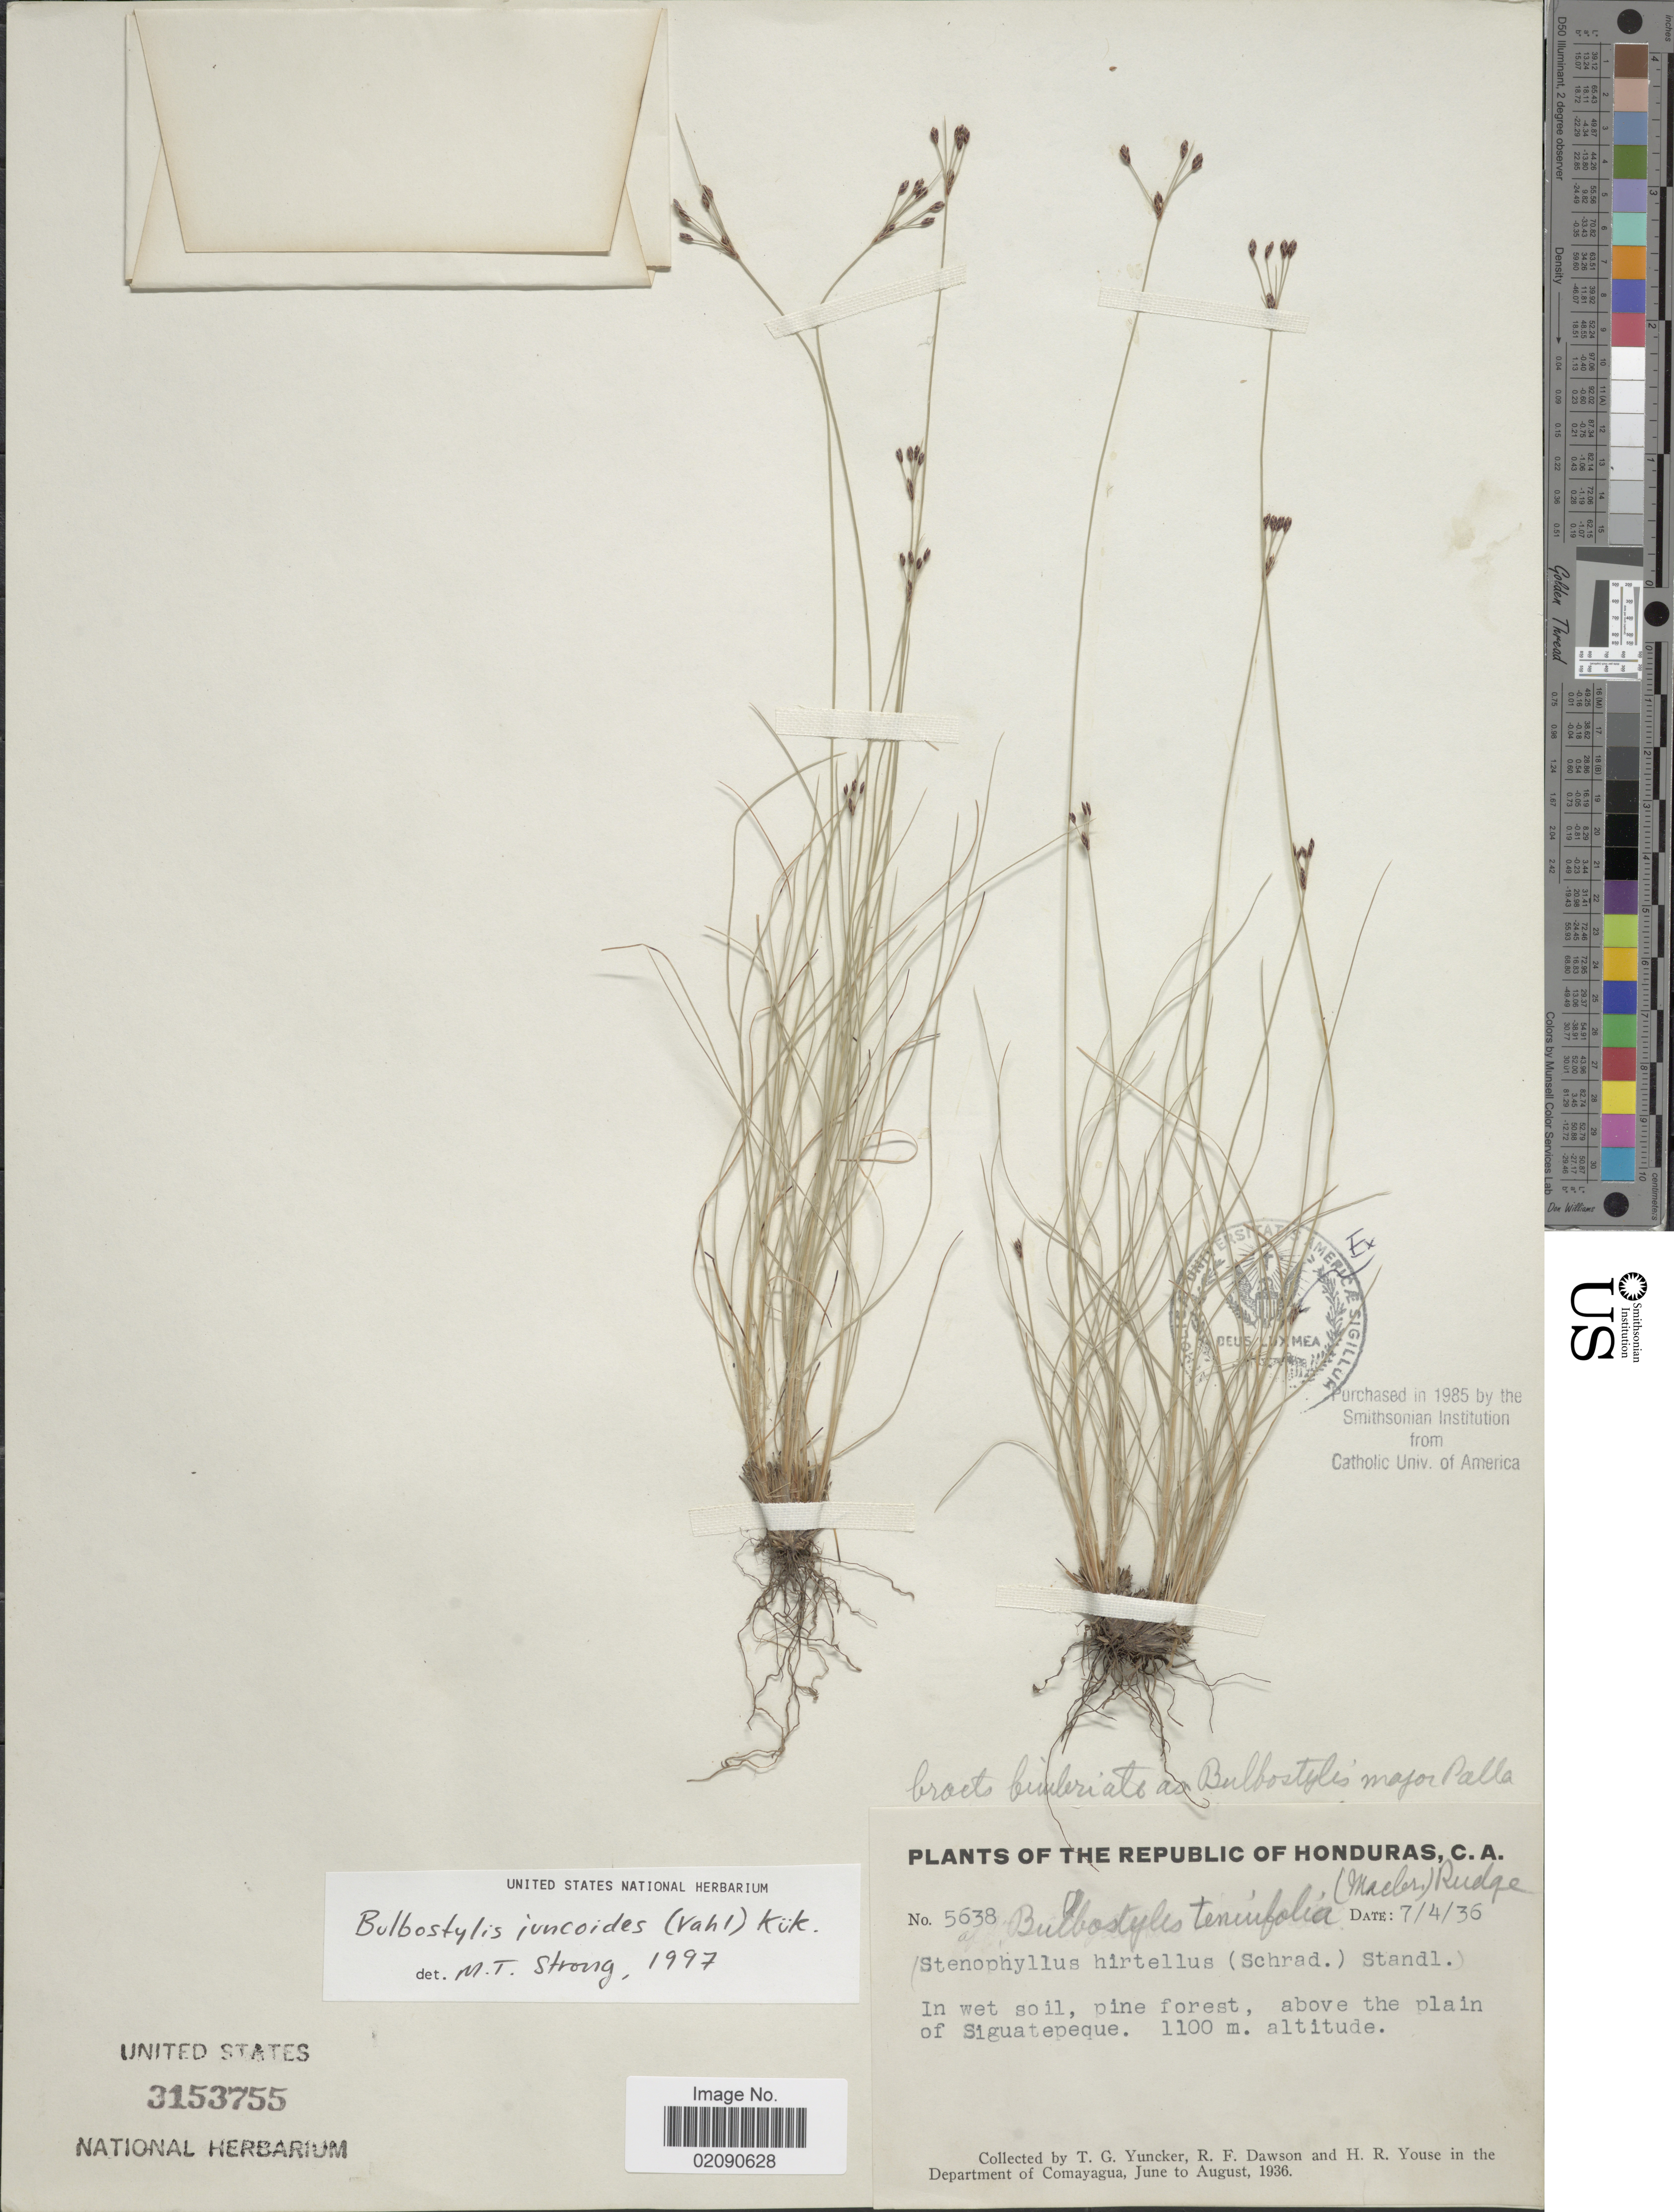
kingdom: Plantae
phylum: Tracheophyta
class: Liliopsida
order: Poales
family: Cyperaceae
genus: Bulbostylis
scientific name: Bulbostylis juncoides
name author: (Vahl) Kük. ex Herter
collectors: T. G. Yuncker, R. F. Dawson & H. Youse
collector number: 5638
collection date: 1936-06/1936-08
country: Honduras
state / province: Comayagua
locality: In wet soil, pine forest, above the plain of Siguatepeque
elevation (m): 1100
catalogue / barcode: US 3153755